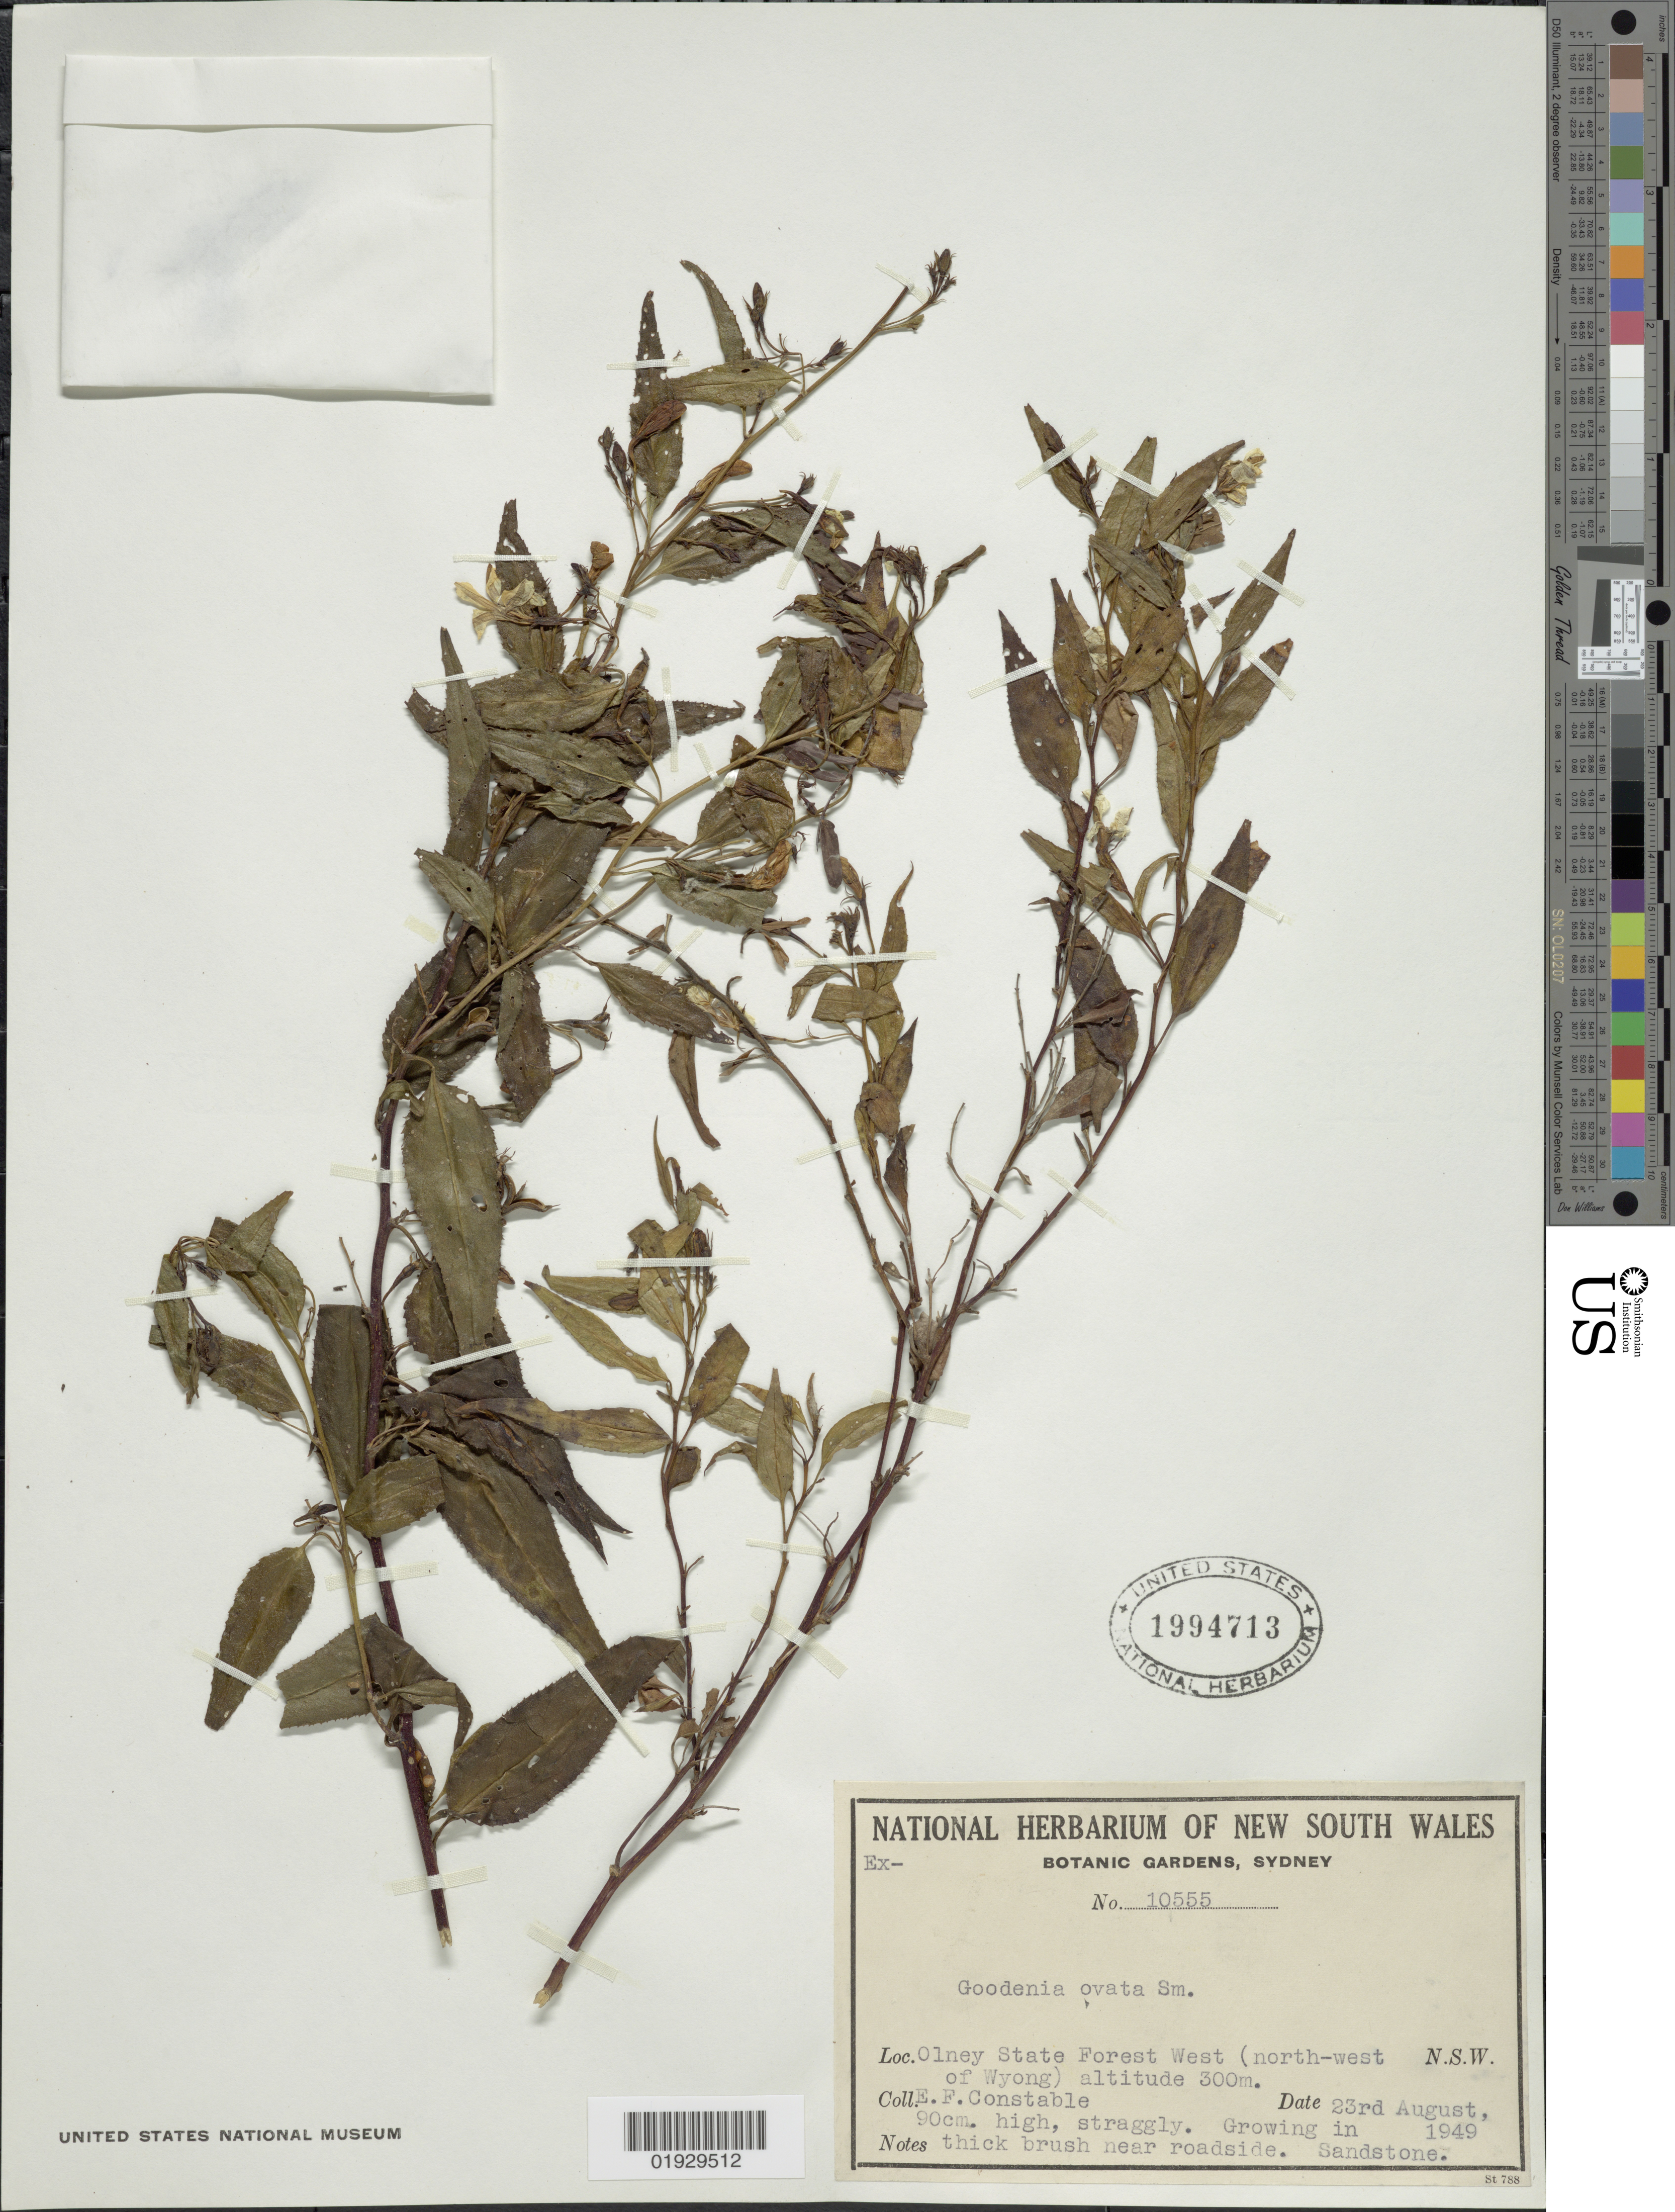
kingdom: Plantae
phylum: Tracheophyta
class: Magnoliopsida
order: Asterales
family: Goodeniaceae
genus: Goodenia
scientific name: Goodenia ovata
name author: Sm.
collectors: E. F. Constable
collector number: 10555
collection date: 1949-08-23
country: Australia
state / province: New South Wales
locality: Olney State Forest West (north west of Wyong).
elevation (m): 300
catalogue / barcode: US 1994713